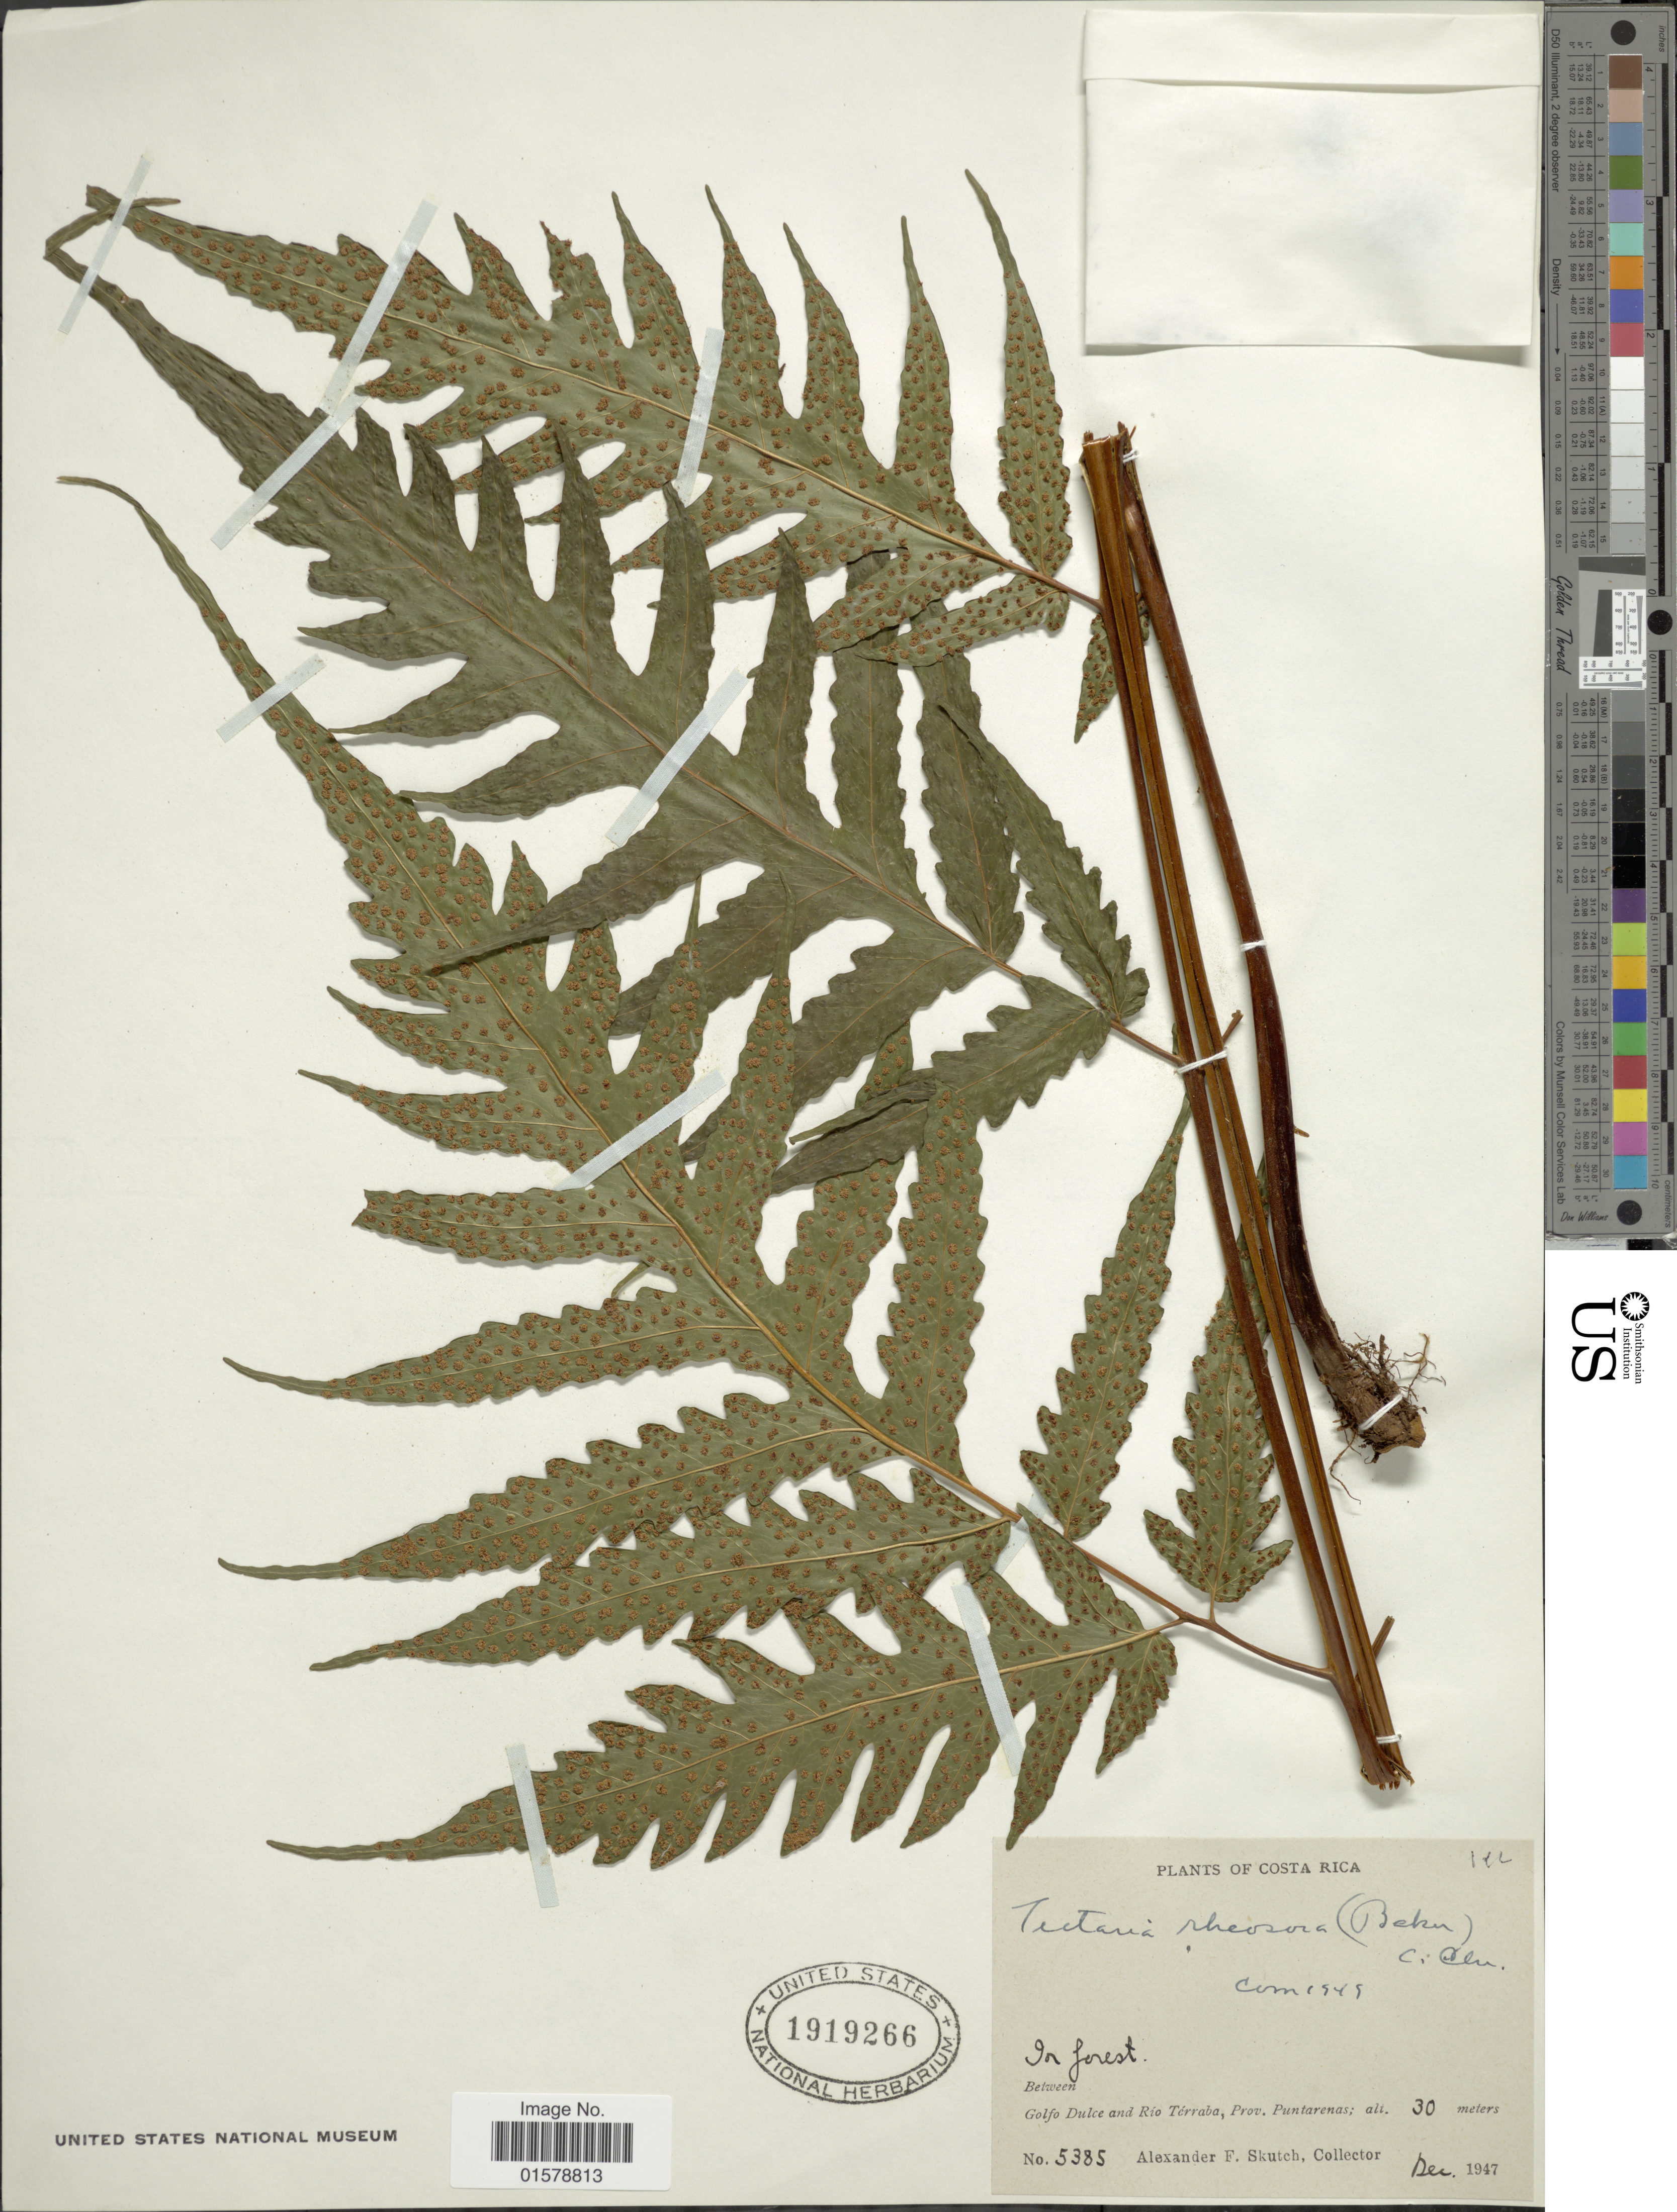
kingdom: Plantae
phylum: Tracheophyta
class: Polypodiopsida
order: Polypodiales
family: Tectariaceae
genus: Tectaria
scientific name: Tectaria rivalis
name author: (Mett. ex Kuhn) C. Chr.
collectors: A. F. Skutch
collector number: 5385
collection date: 1947-12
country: Costa Rica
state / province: Puntarenas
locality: In forest between Gulfo Dulce and Rio Terraba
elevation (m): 30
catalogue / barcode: US 1919266